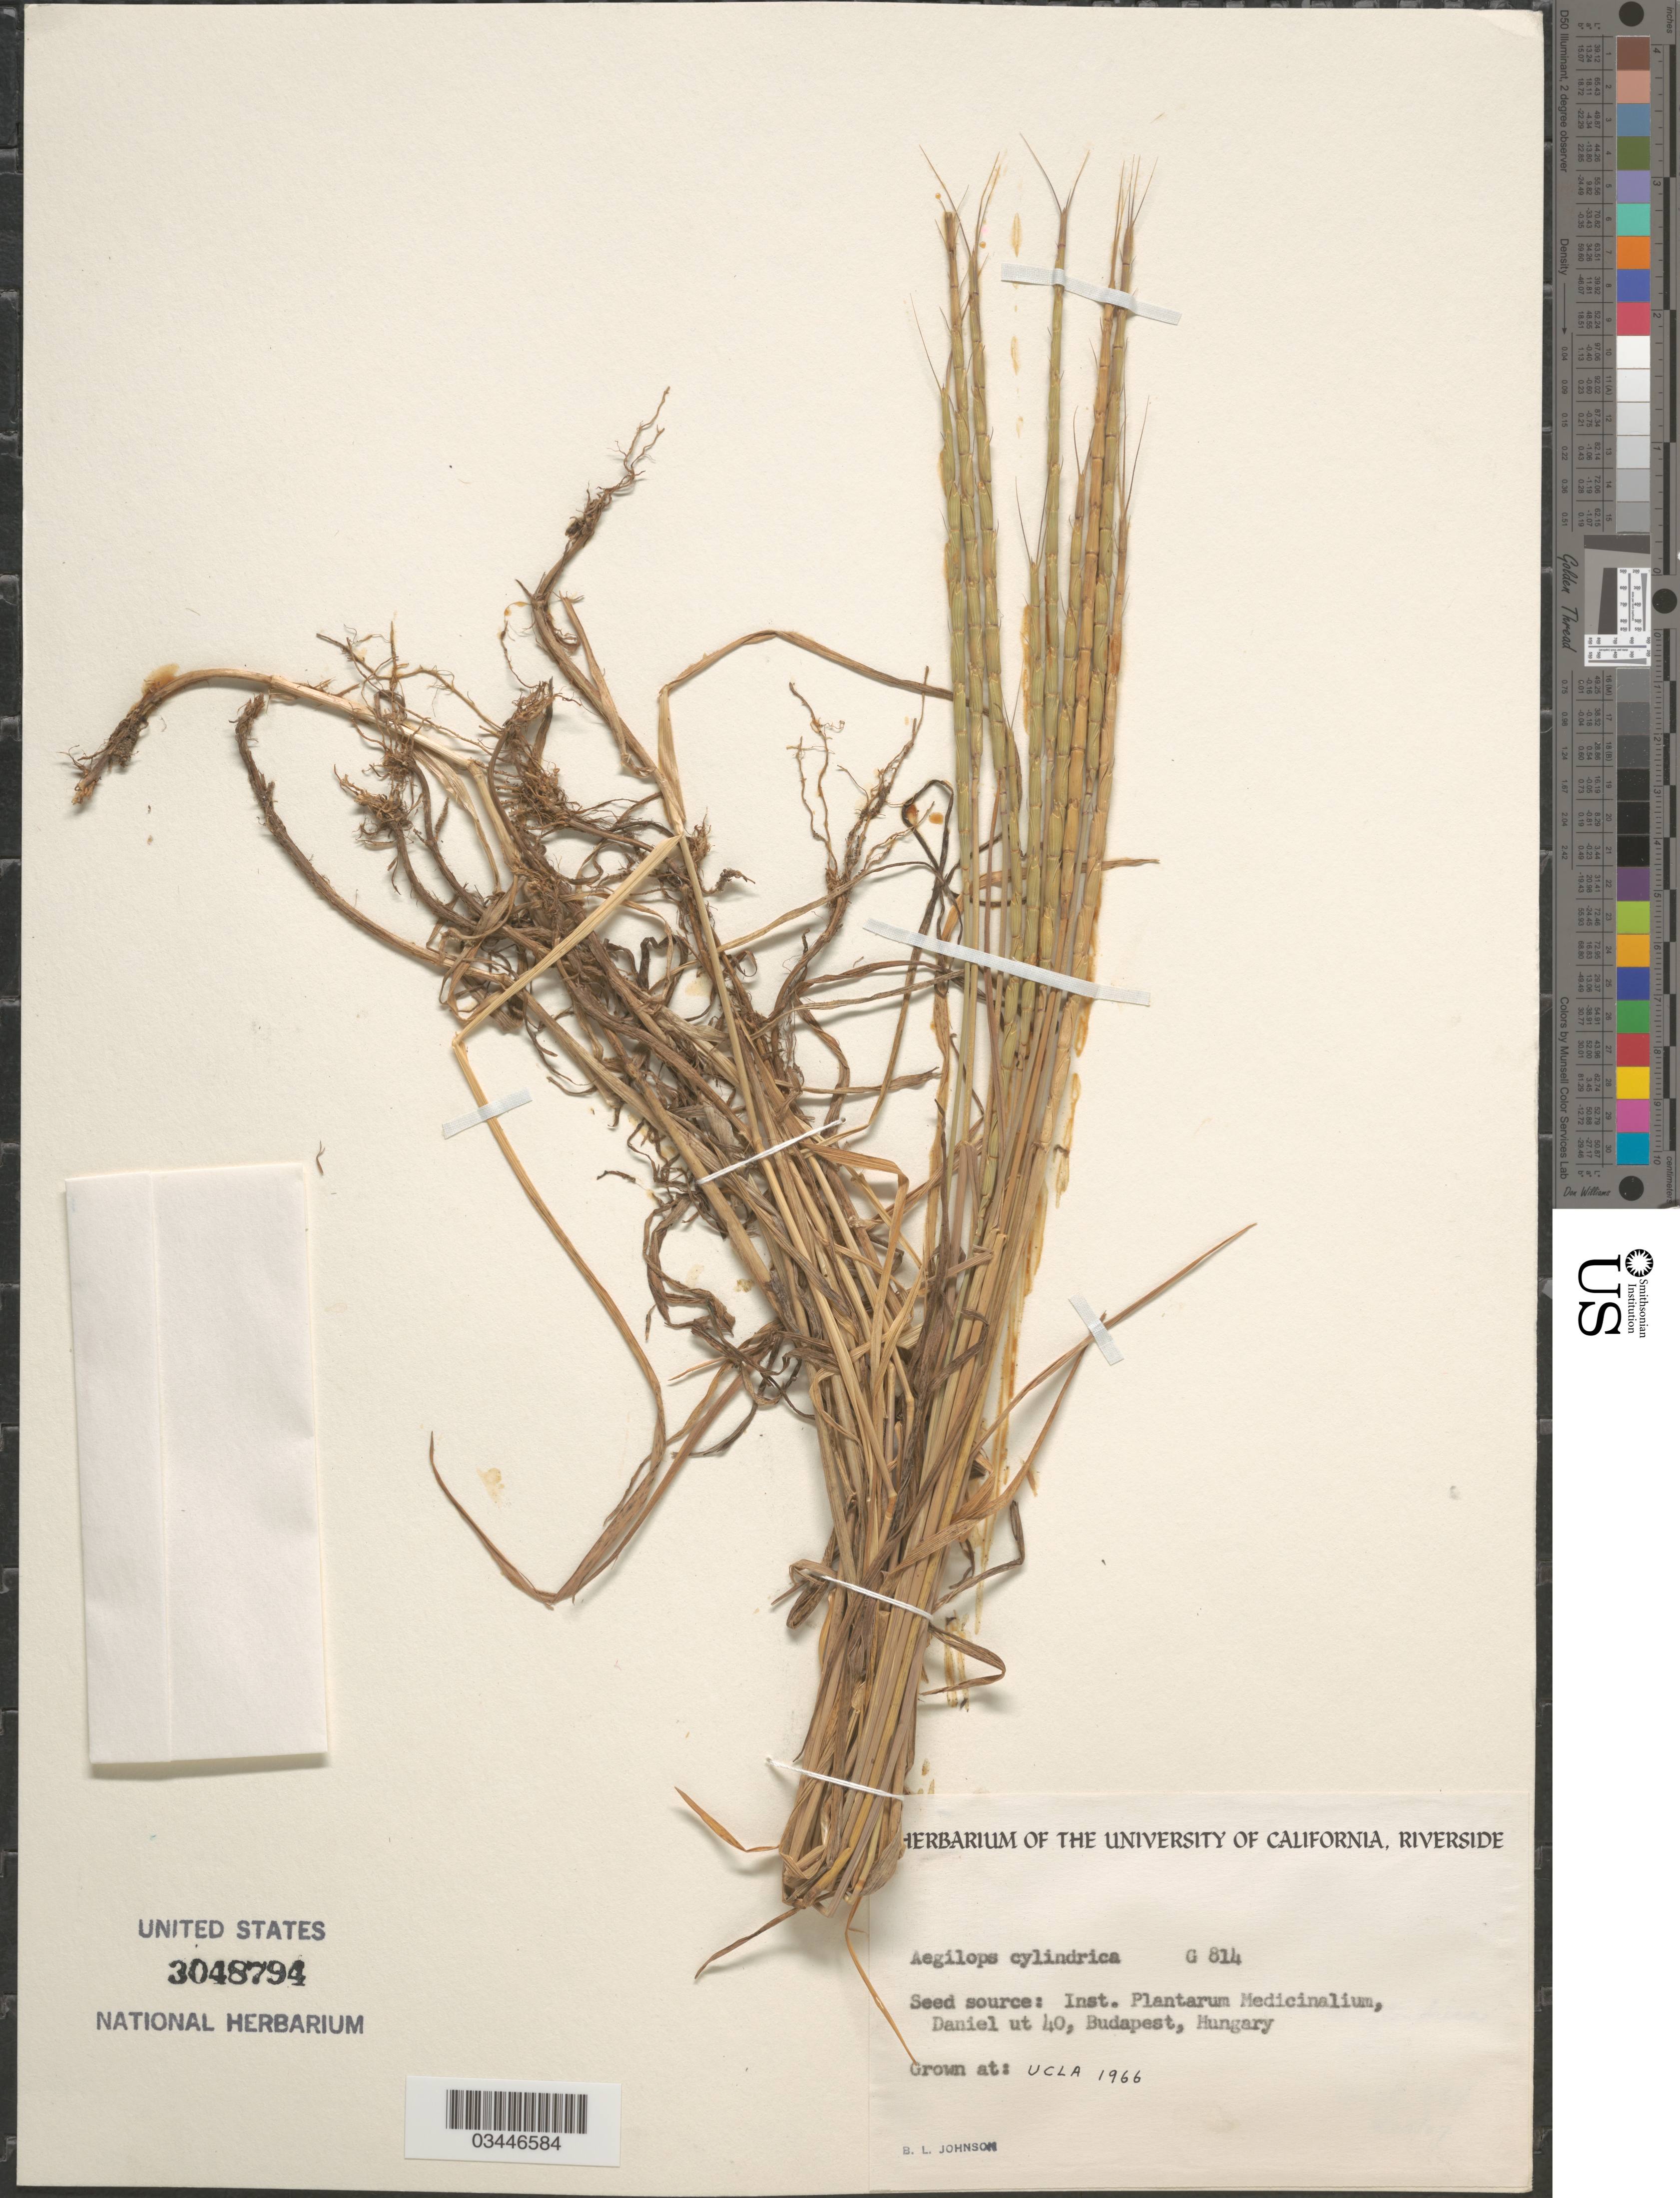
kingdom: Plantae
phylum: Tracheophyta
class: Liliopsida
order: Poales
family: Poaceae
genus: Aegilops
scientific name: Aegilops cylindrica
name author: Host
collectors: B. Johnson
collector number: G814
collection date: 1966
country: United States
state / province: California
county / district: Los Angeles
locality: UCLA.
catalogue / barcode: US 3048794